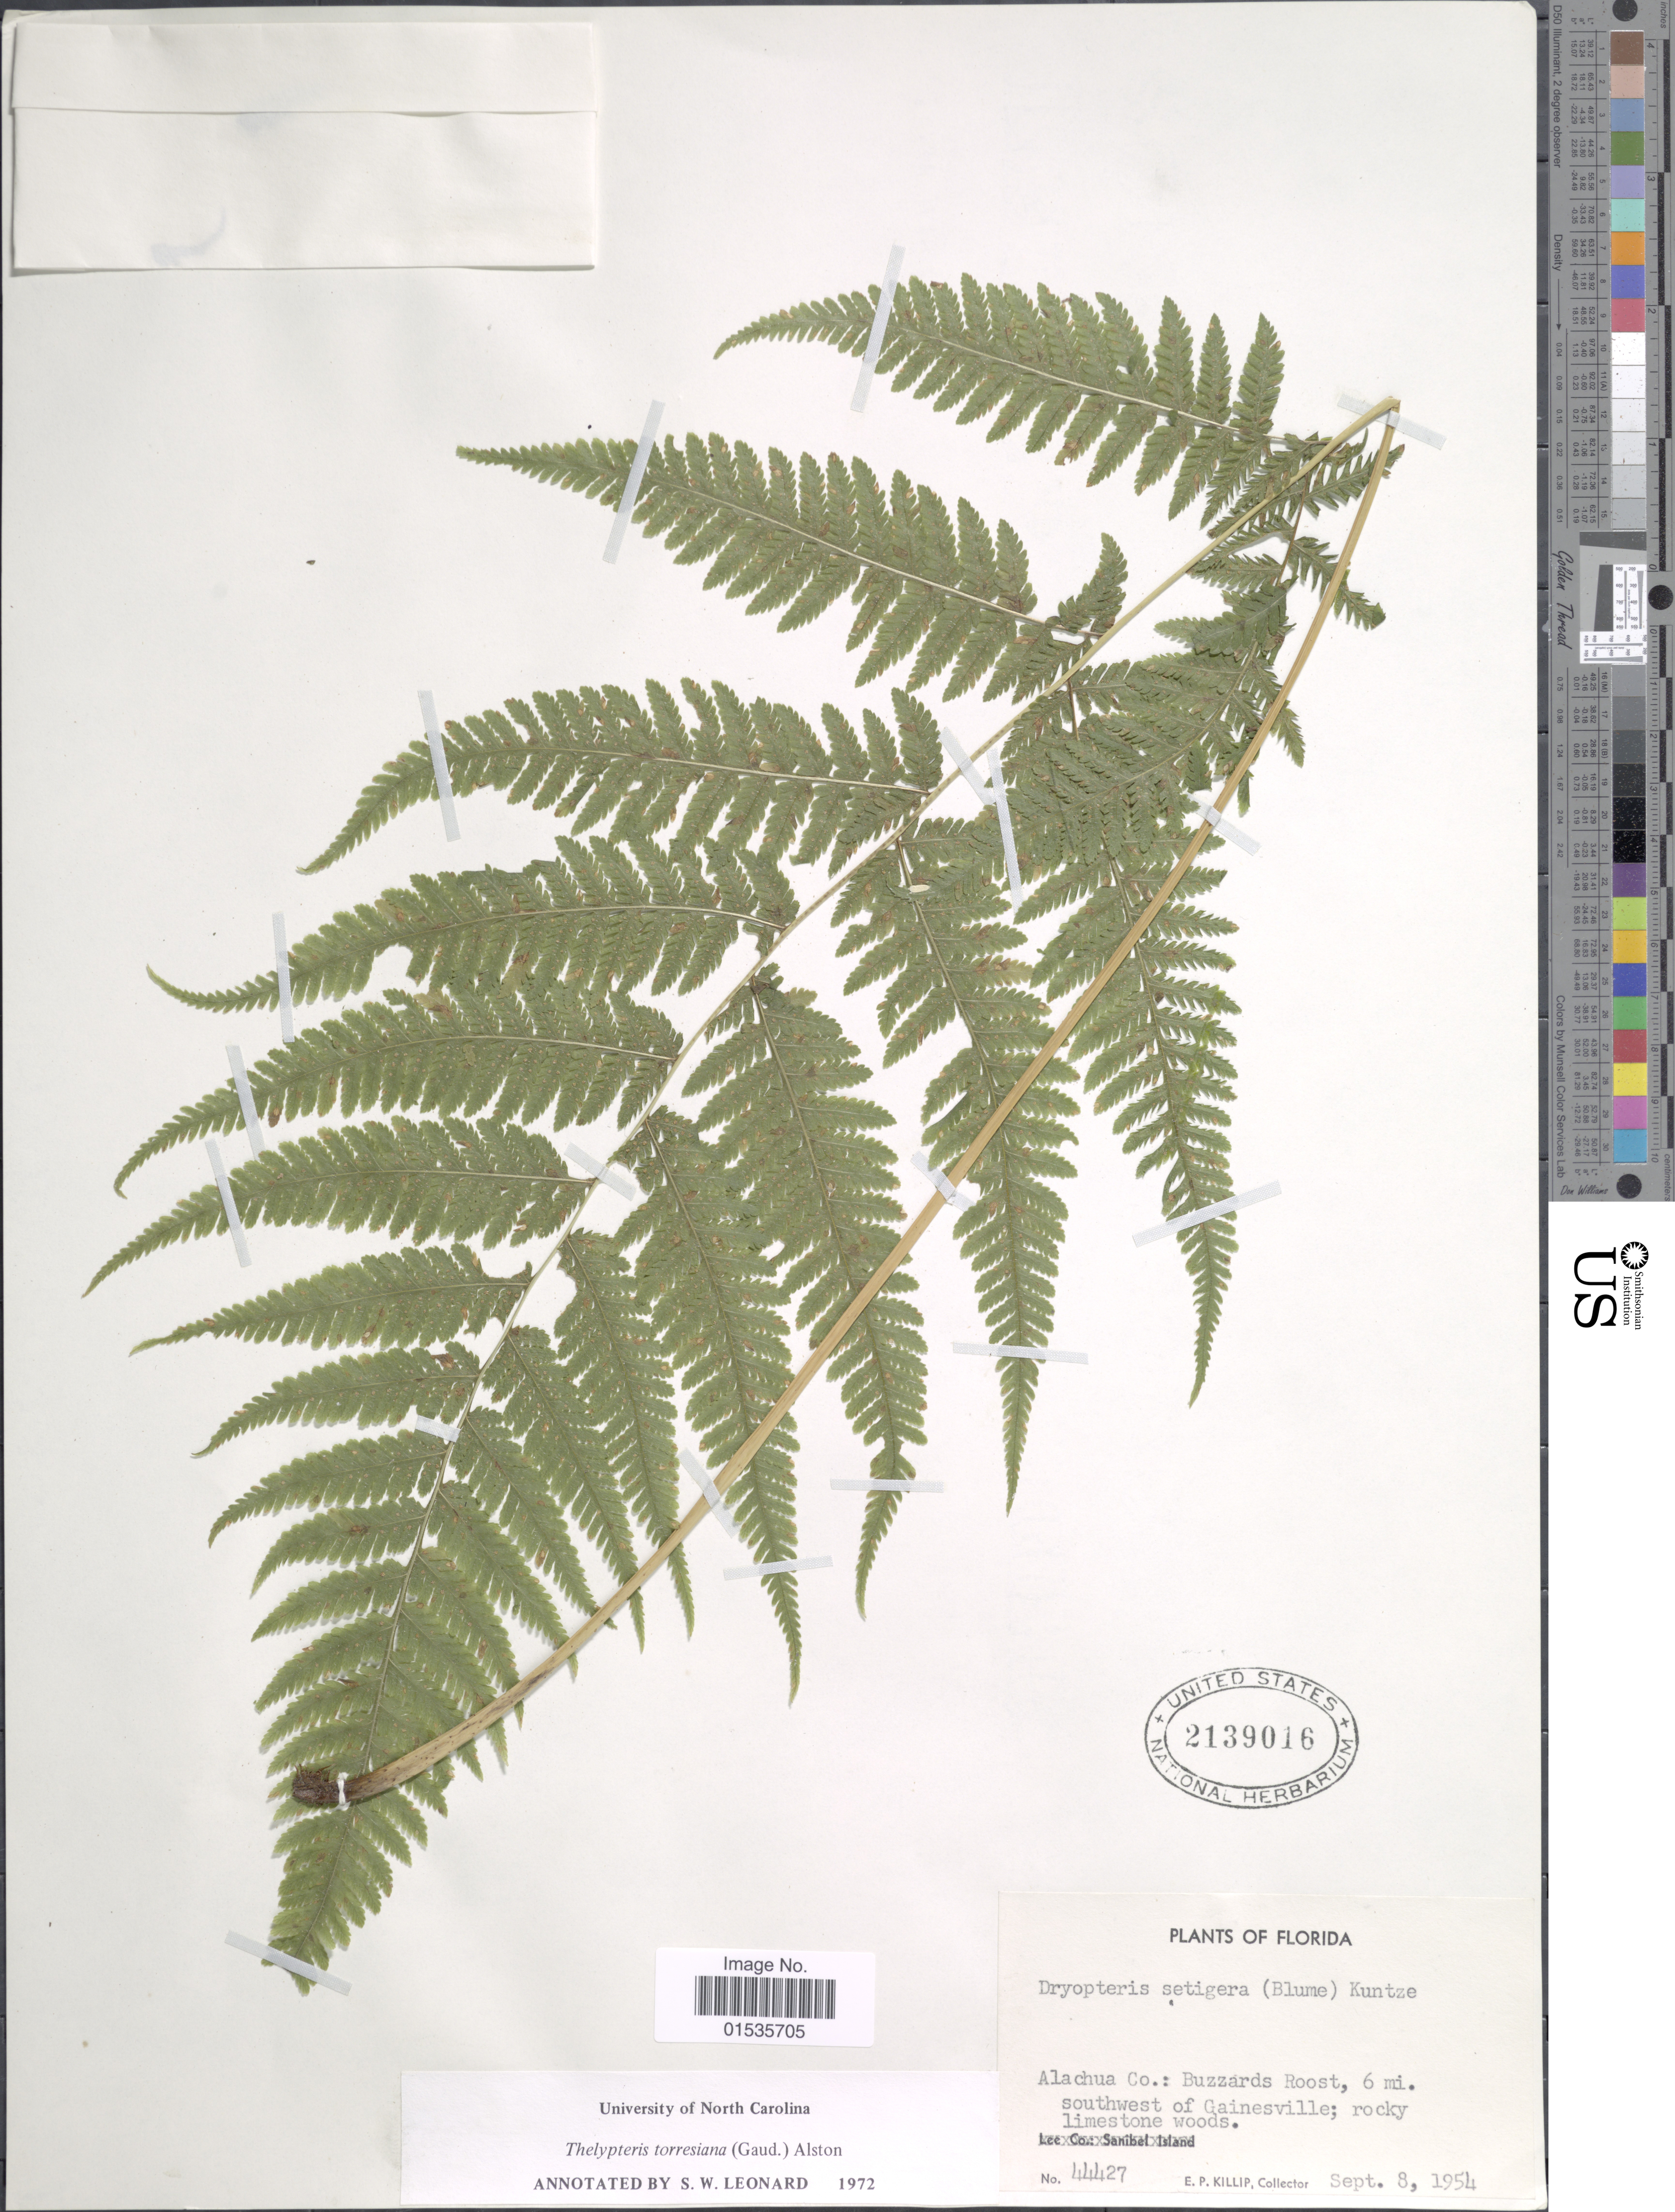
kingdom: Plantae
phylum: Tracheophyta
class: Polypodiopsida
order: Polypodiales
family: Thelypteridaceae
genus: Macrothelypteris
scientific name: Macrothelypteris torresiana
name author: (Gaudich.) Ching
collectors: E. P. Killip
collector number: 44427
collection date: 1954-09-08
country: United States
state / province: Florida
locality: Florida, Alachua Co.: Buzzards Roost, 6 mi. southwest of Gainesville.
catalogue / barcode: US 2139016